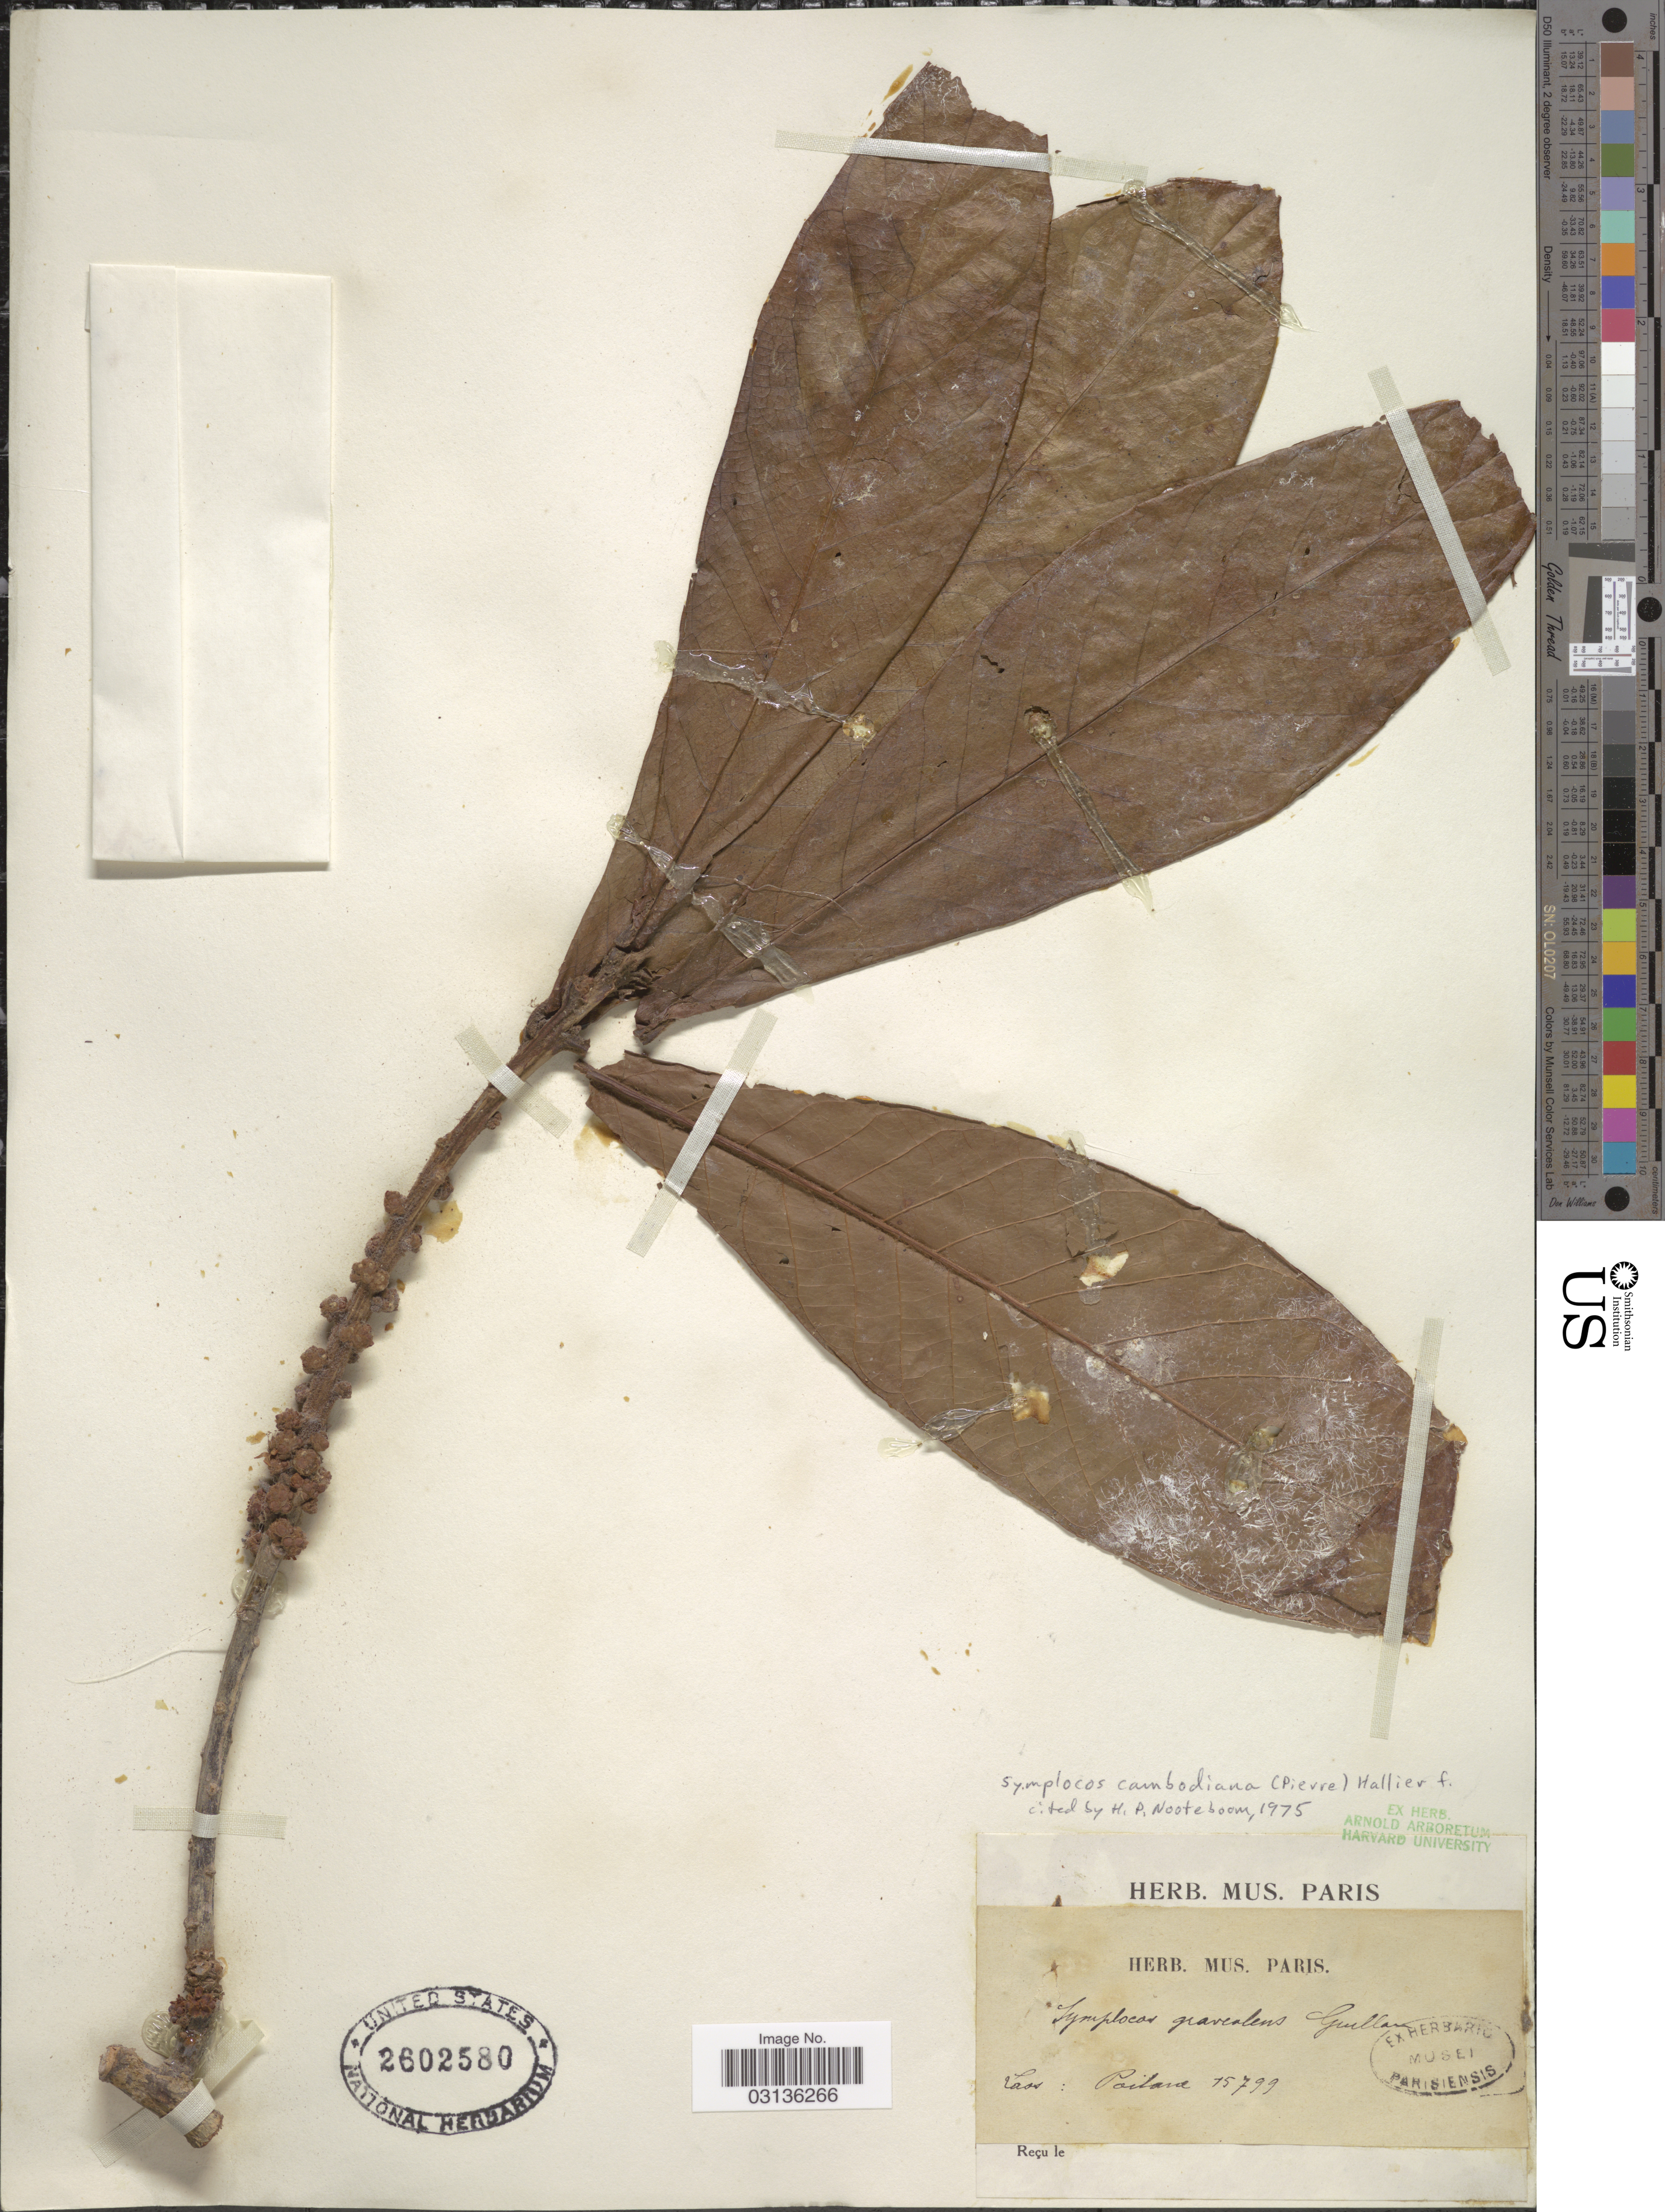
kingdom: Plantae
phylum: Tracheophyta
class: Magnoliopsida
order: Ericales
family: Symplocaceae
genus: Symplocos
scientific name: Symplocos cambodiana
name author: (Pierre) Hallier f.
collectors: -. Poilane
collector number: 15799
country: Laos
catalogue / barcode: US 2602580